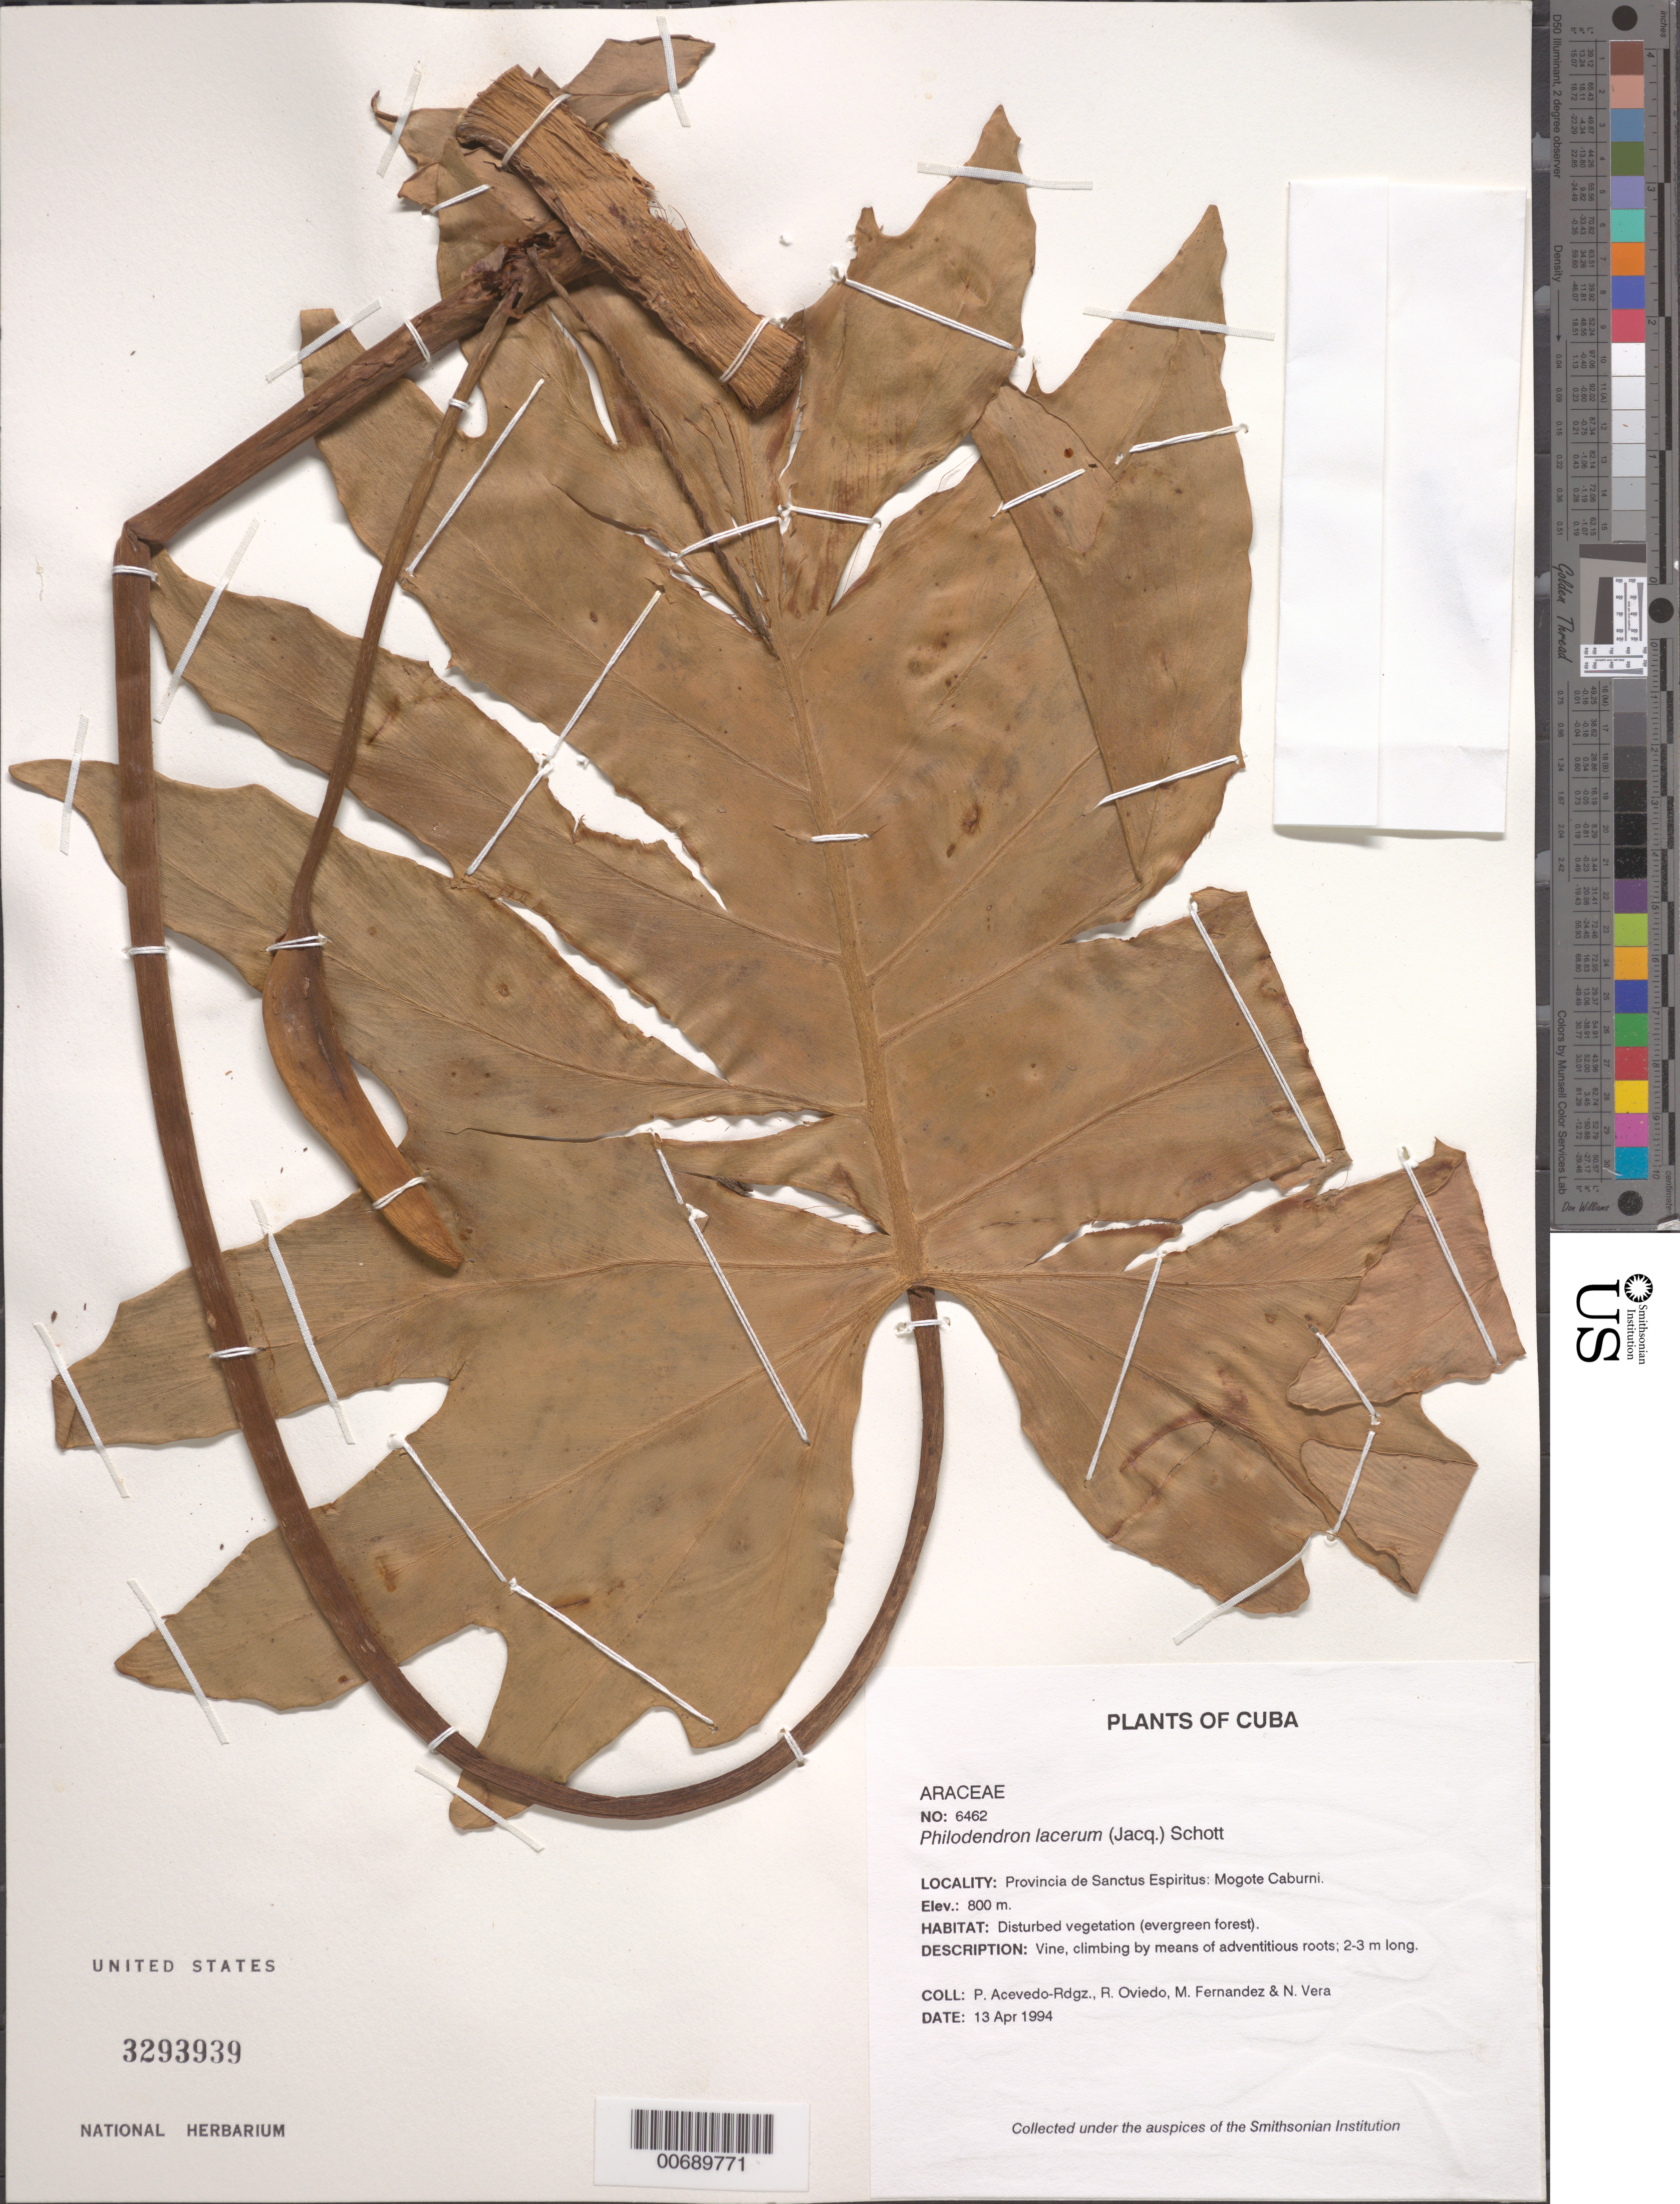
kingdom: Plantae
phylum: Tracheophyta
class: Liliopsida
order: Alismatales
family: Araceae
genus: Philodendron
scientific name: Philodendron lacerum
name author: (Jacq.) Schott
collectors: P. Acevedo-Rodr., R. Oviedo, M. Fernández & N. Vera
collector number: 6462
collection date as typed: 13 Apr 1994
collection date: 1994-04-13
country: Cuba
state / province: Sancti Spiritus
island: Cuba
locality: Provincia de Sanctus Espiritus; Mogote Caburni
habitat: Disturbed vegetation (evergreen forest).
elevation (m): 800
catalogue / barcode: US 3293939